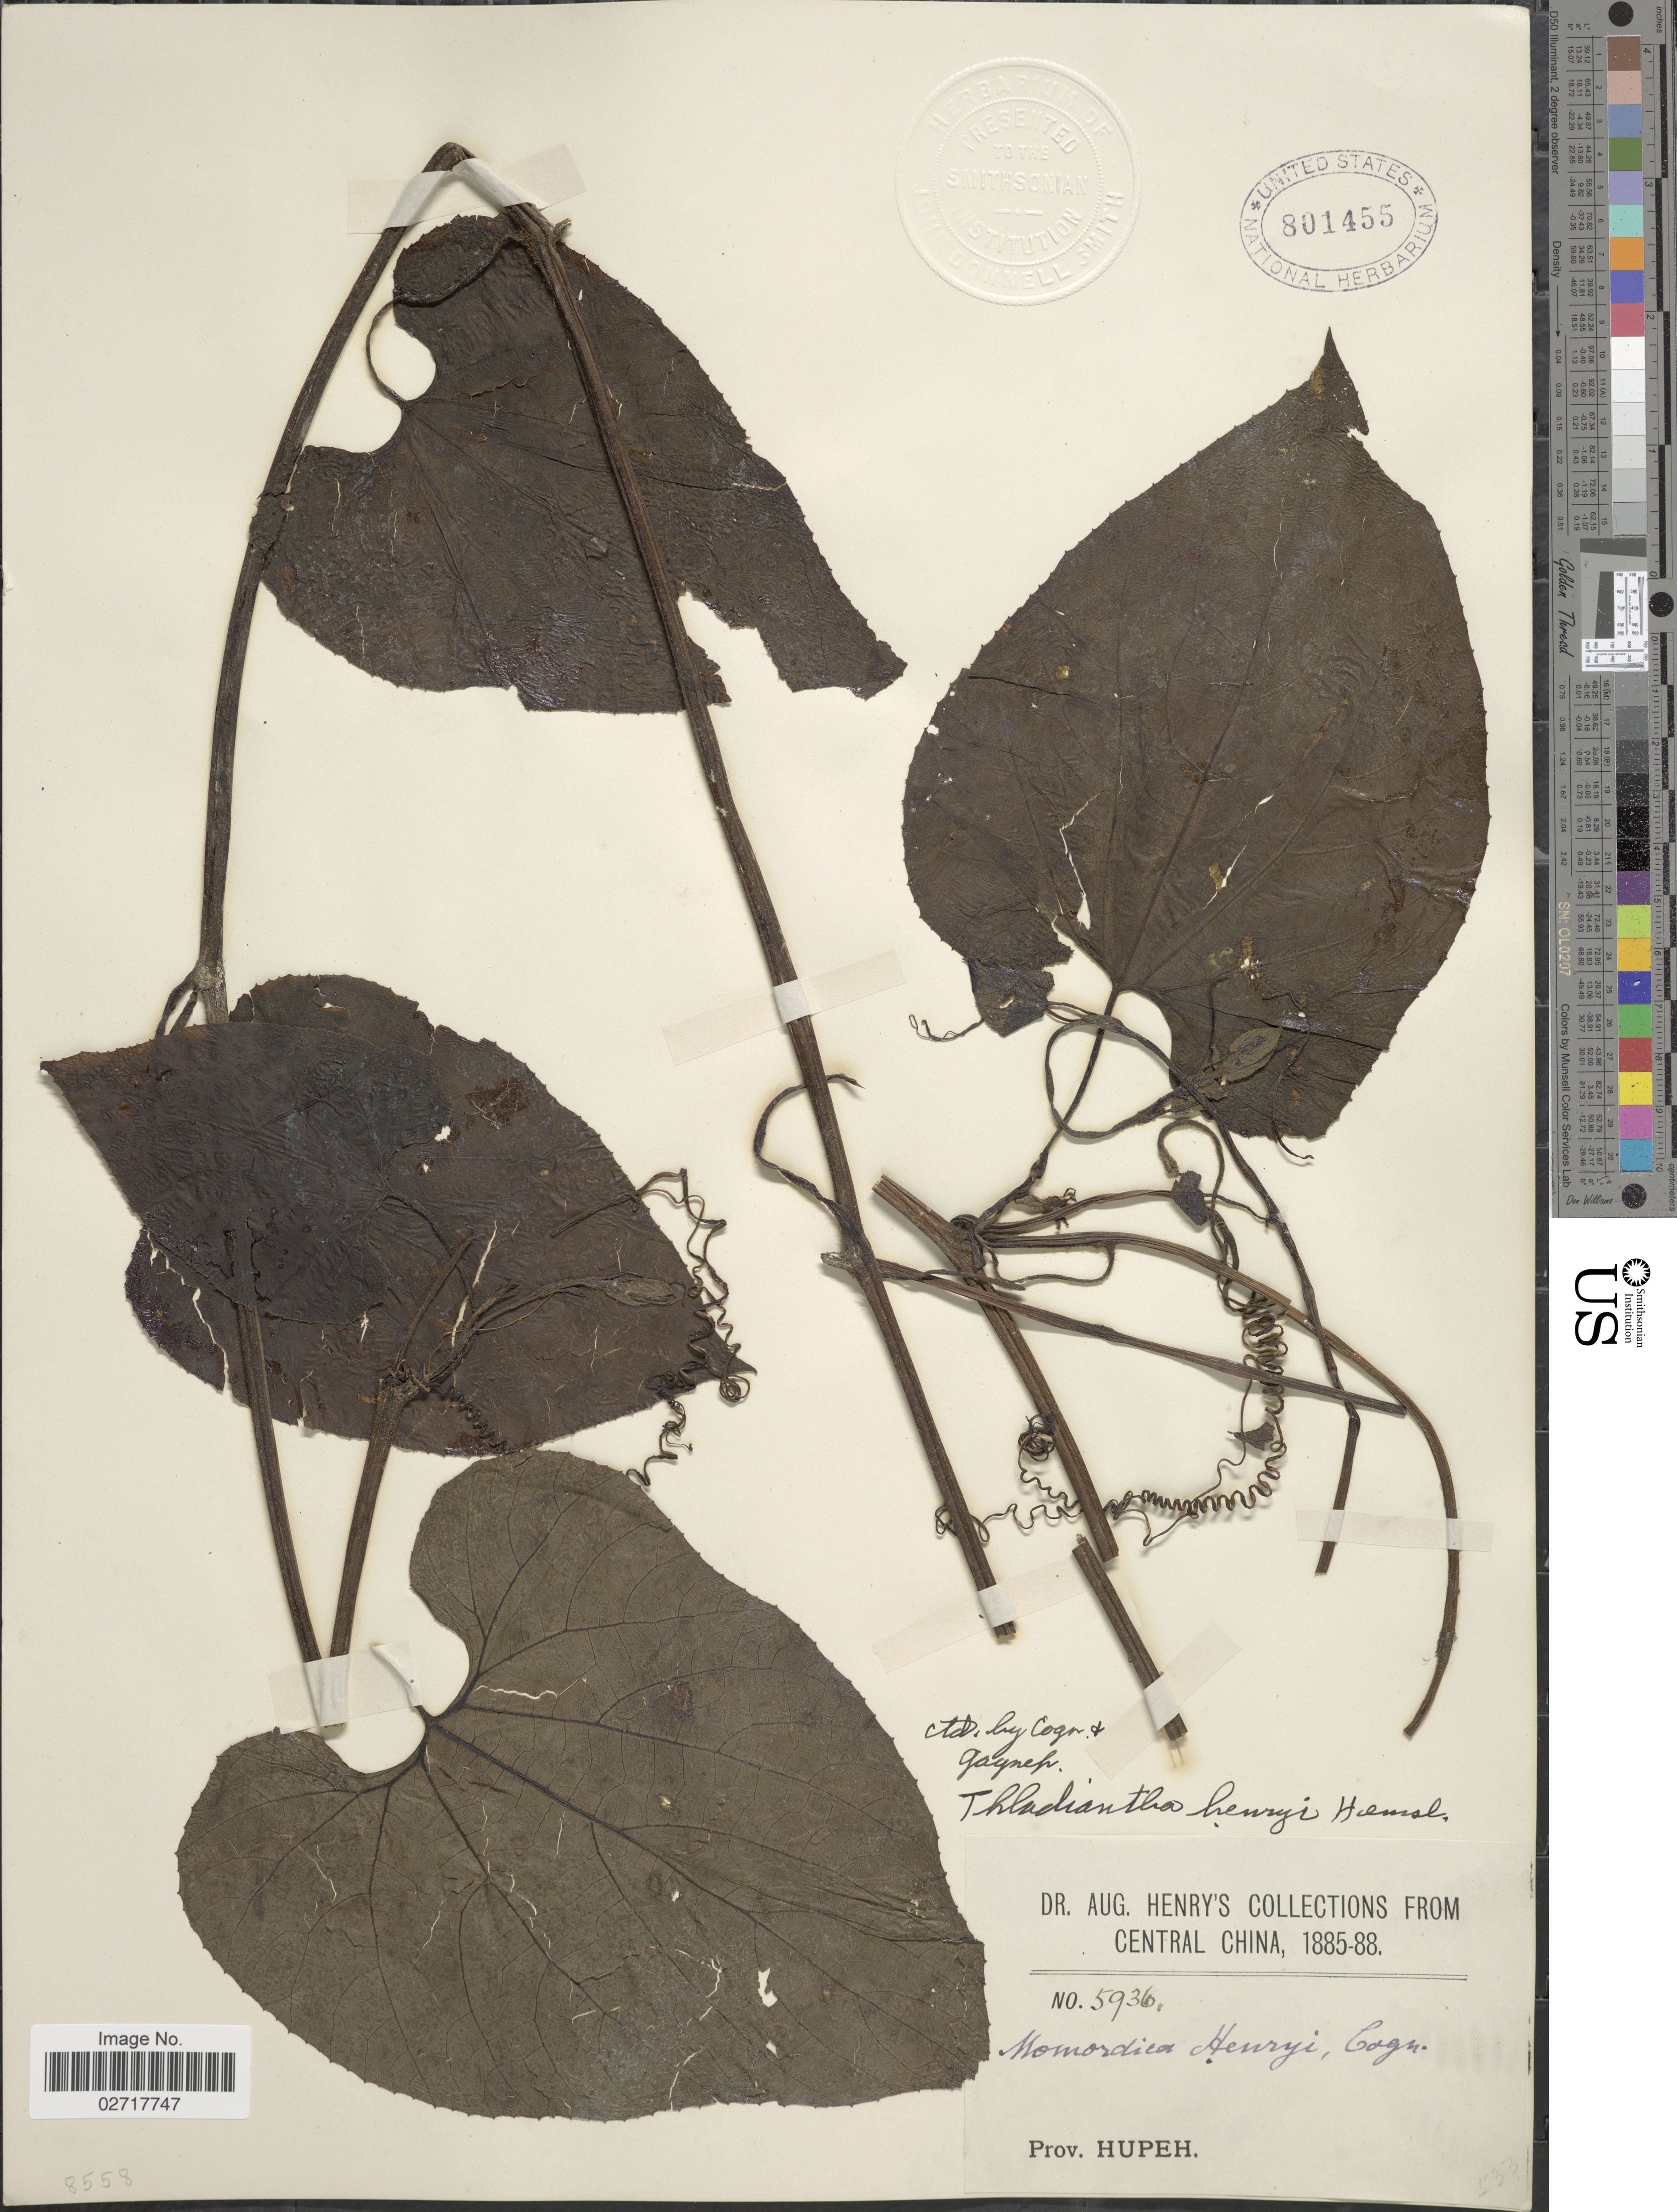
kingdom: Plantae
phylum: Tracheophyta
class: Magnoliopsida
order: Cucurbitales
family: Cucurbitaceae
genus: Thladiantha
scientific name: Thladiantha henryi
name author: Hemsl.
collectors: A. Henry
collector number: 5936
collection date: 1885/1888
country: China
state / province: Hubei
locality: Central China, Prov. Hupeh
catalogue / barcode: US 801455